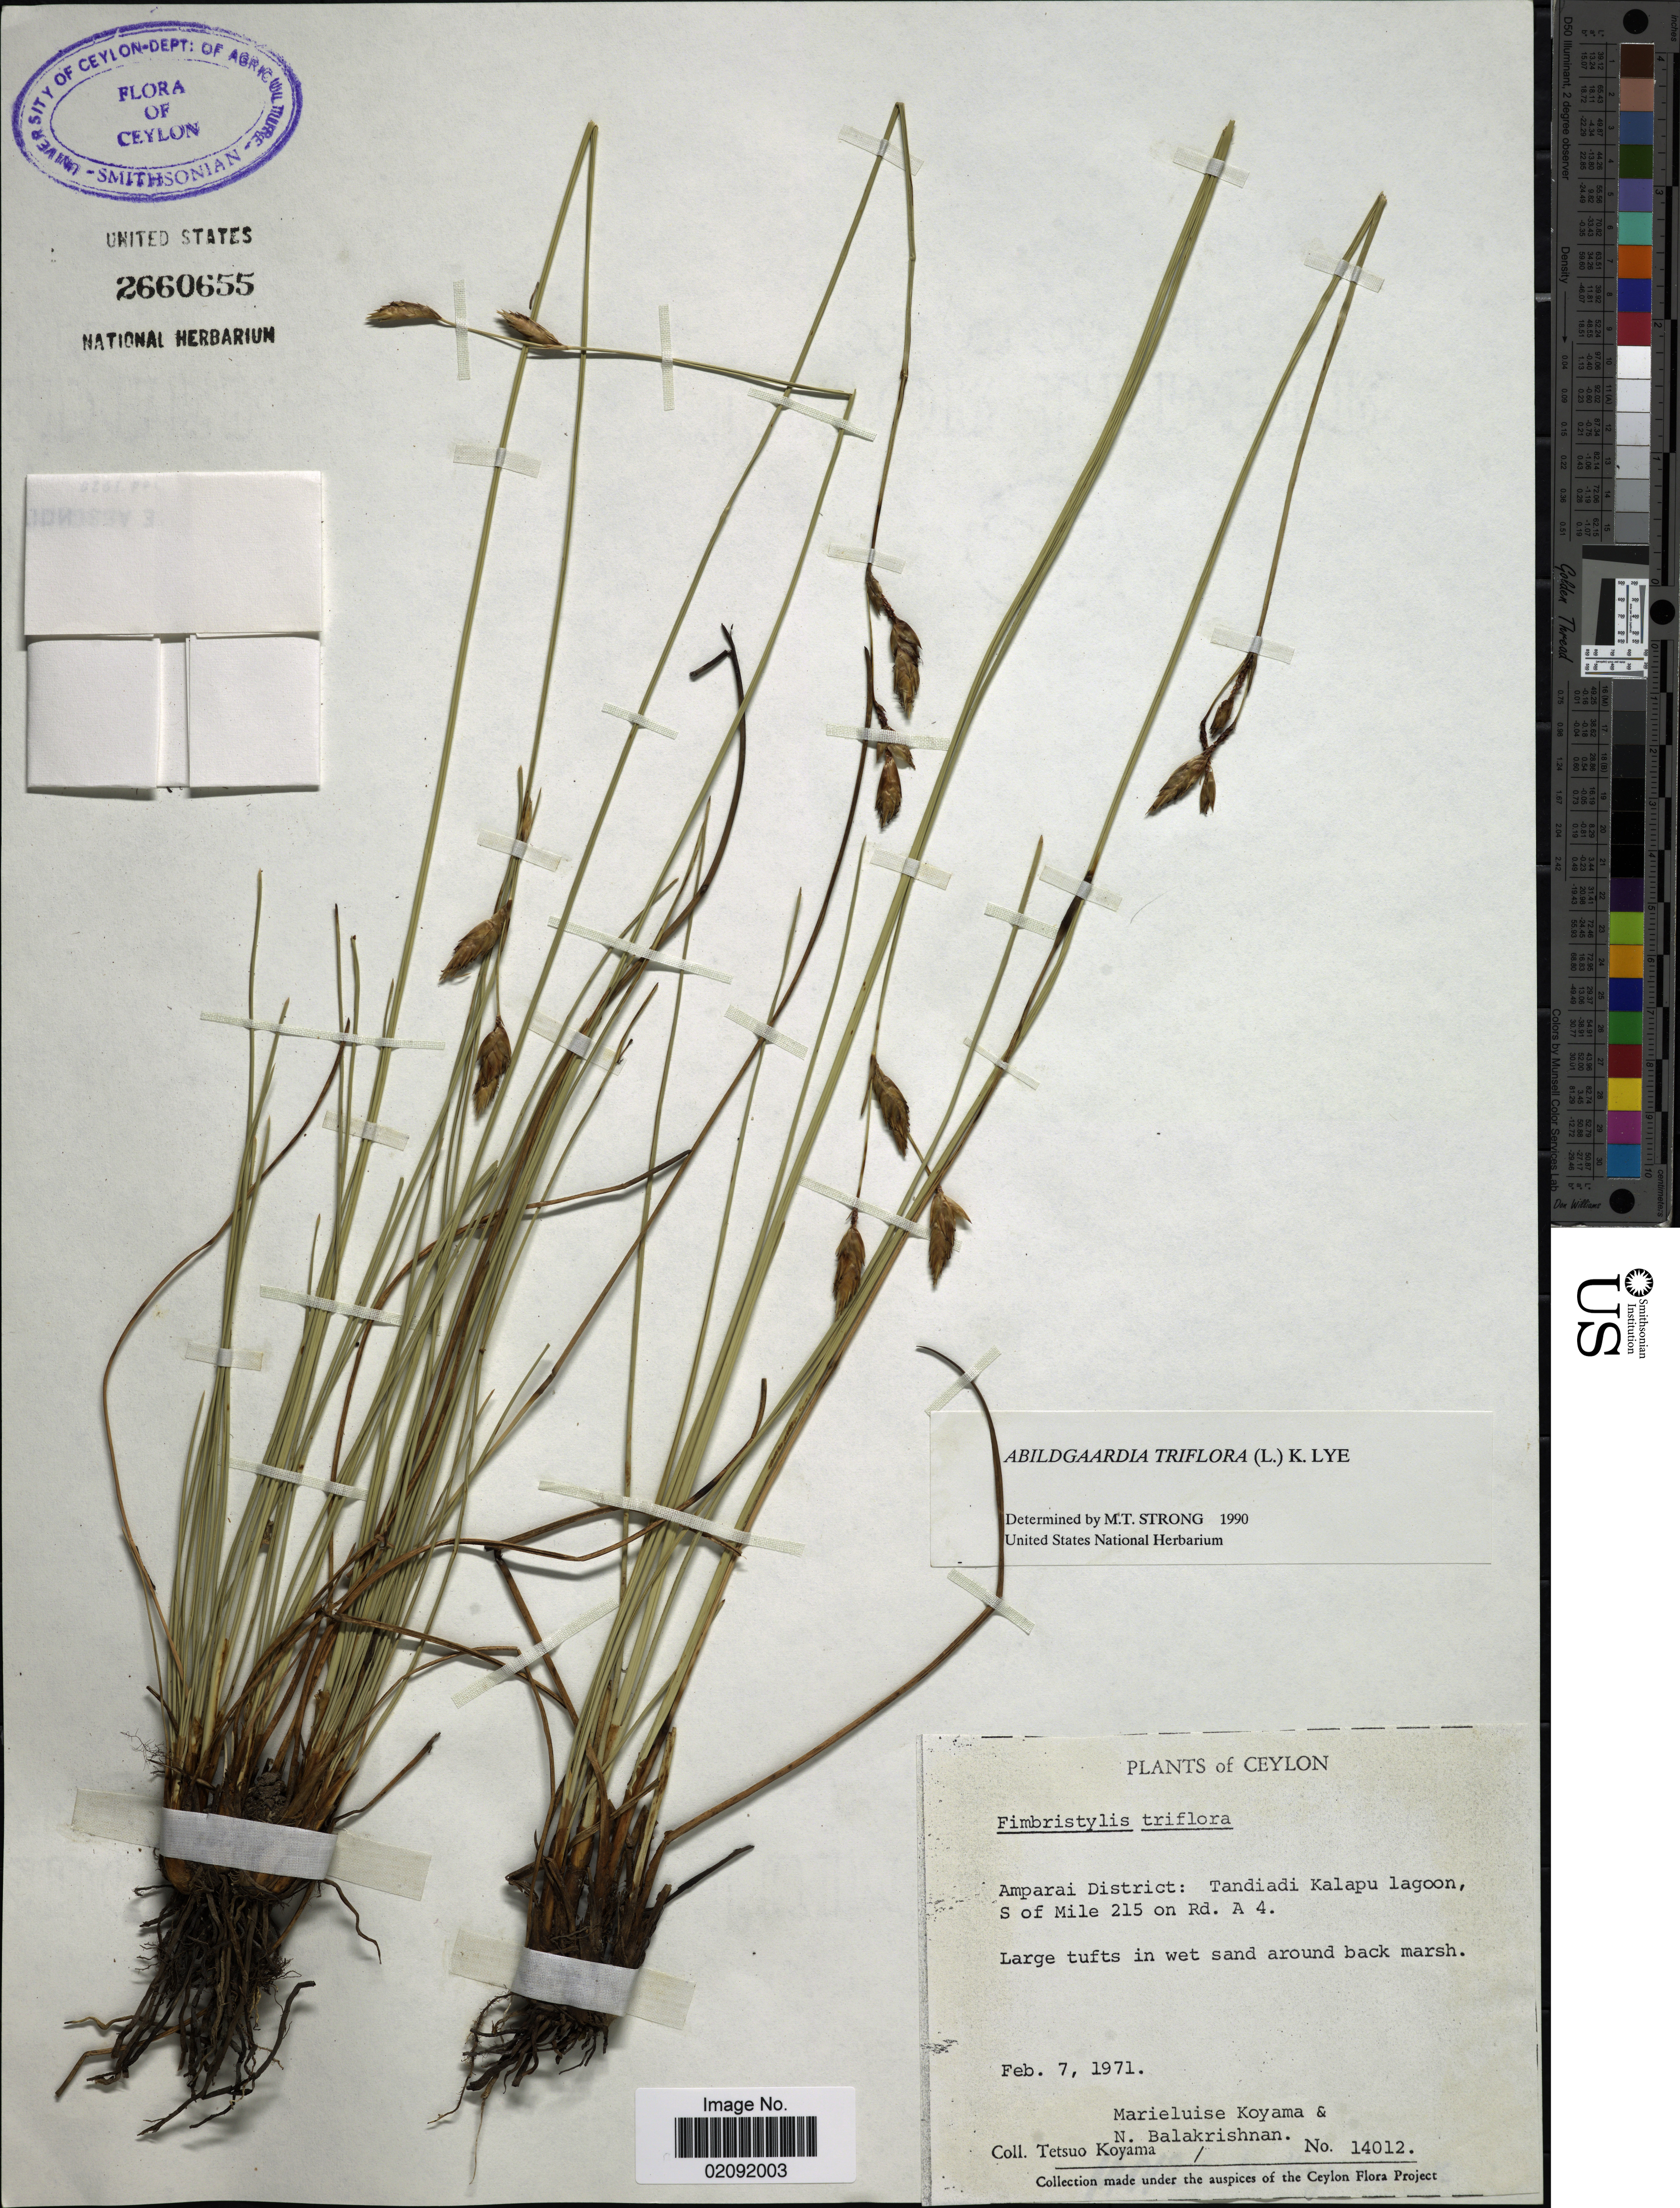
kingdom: Plantae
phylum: Tracheophyta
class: Liliopsida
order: Poales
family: Cyperaceae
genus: Abildgaardia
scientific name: Abildgaardia triflora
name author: (L.) Abeyw.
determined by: Strong, Mark T., (BOT), Smithsonian Institution - National Museum of Natural History (UNITED STATES)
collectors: M. Koyama, N. Balakrishnan & T. Koyama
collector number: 14012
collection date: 1971-02-07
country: Sri Lanka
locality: Ceylon, Amparai District: Tandiadi Kalapu lagoon, S of Mile 215 on Rd. A 4.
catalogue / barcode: US 2660655